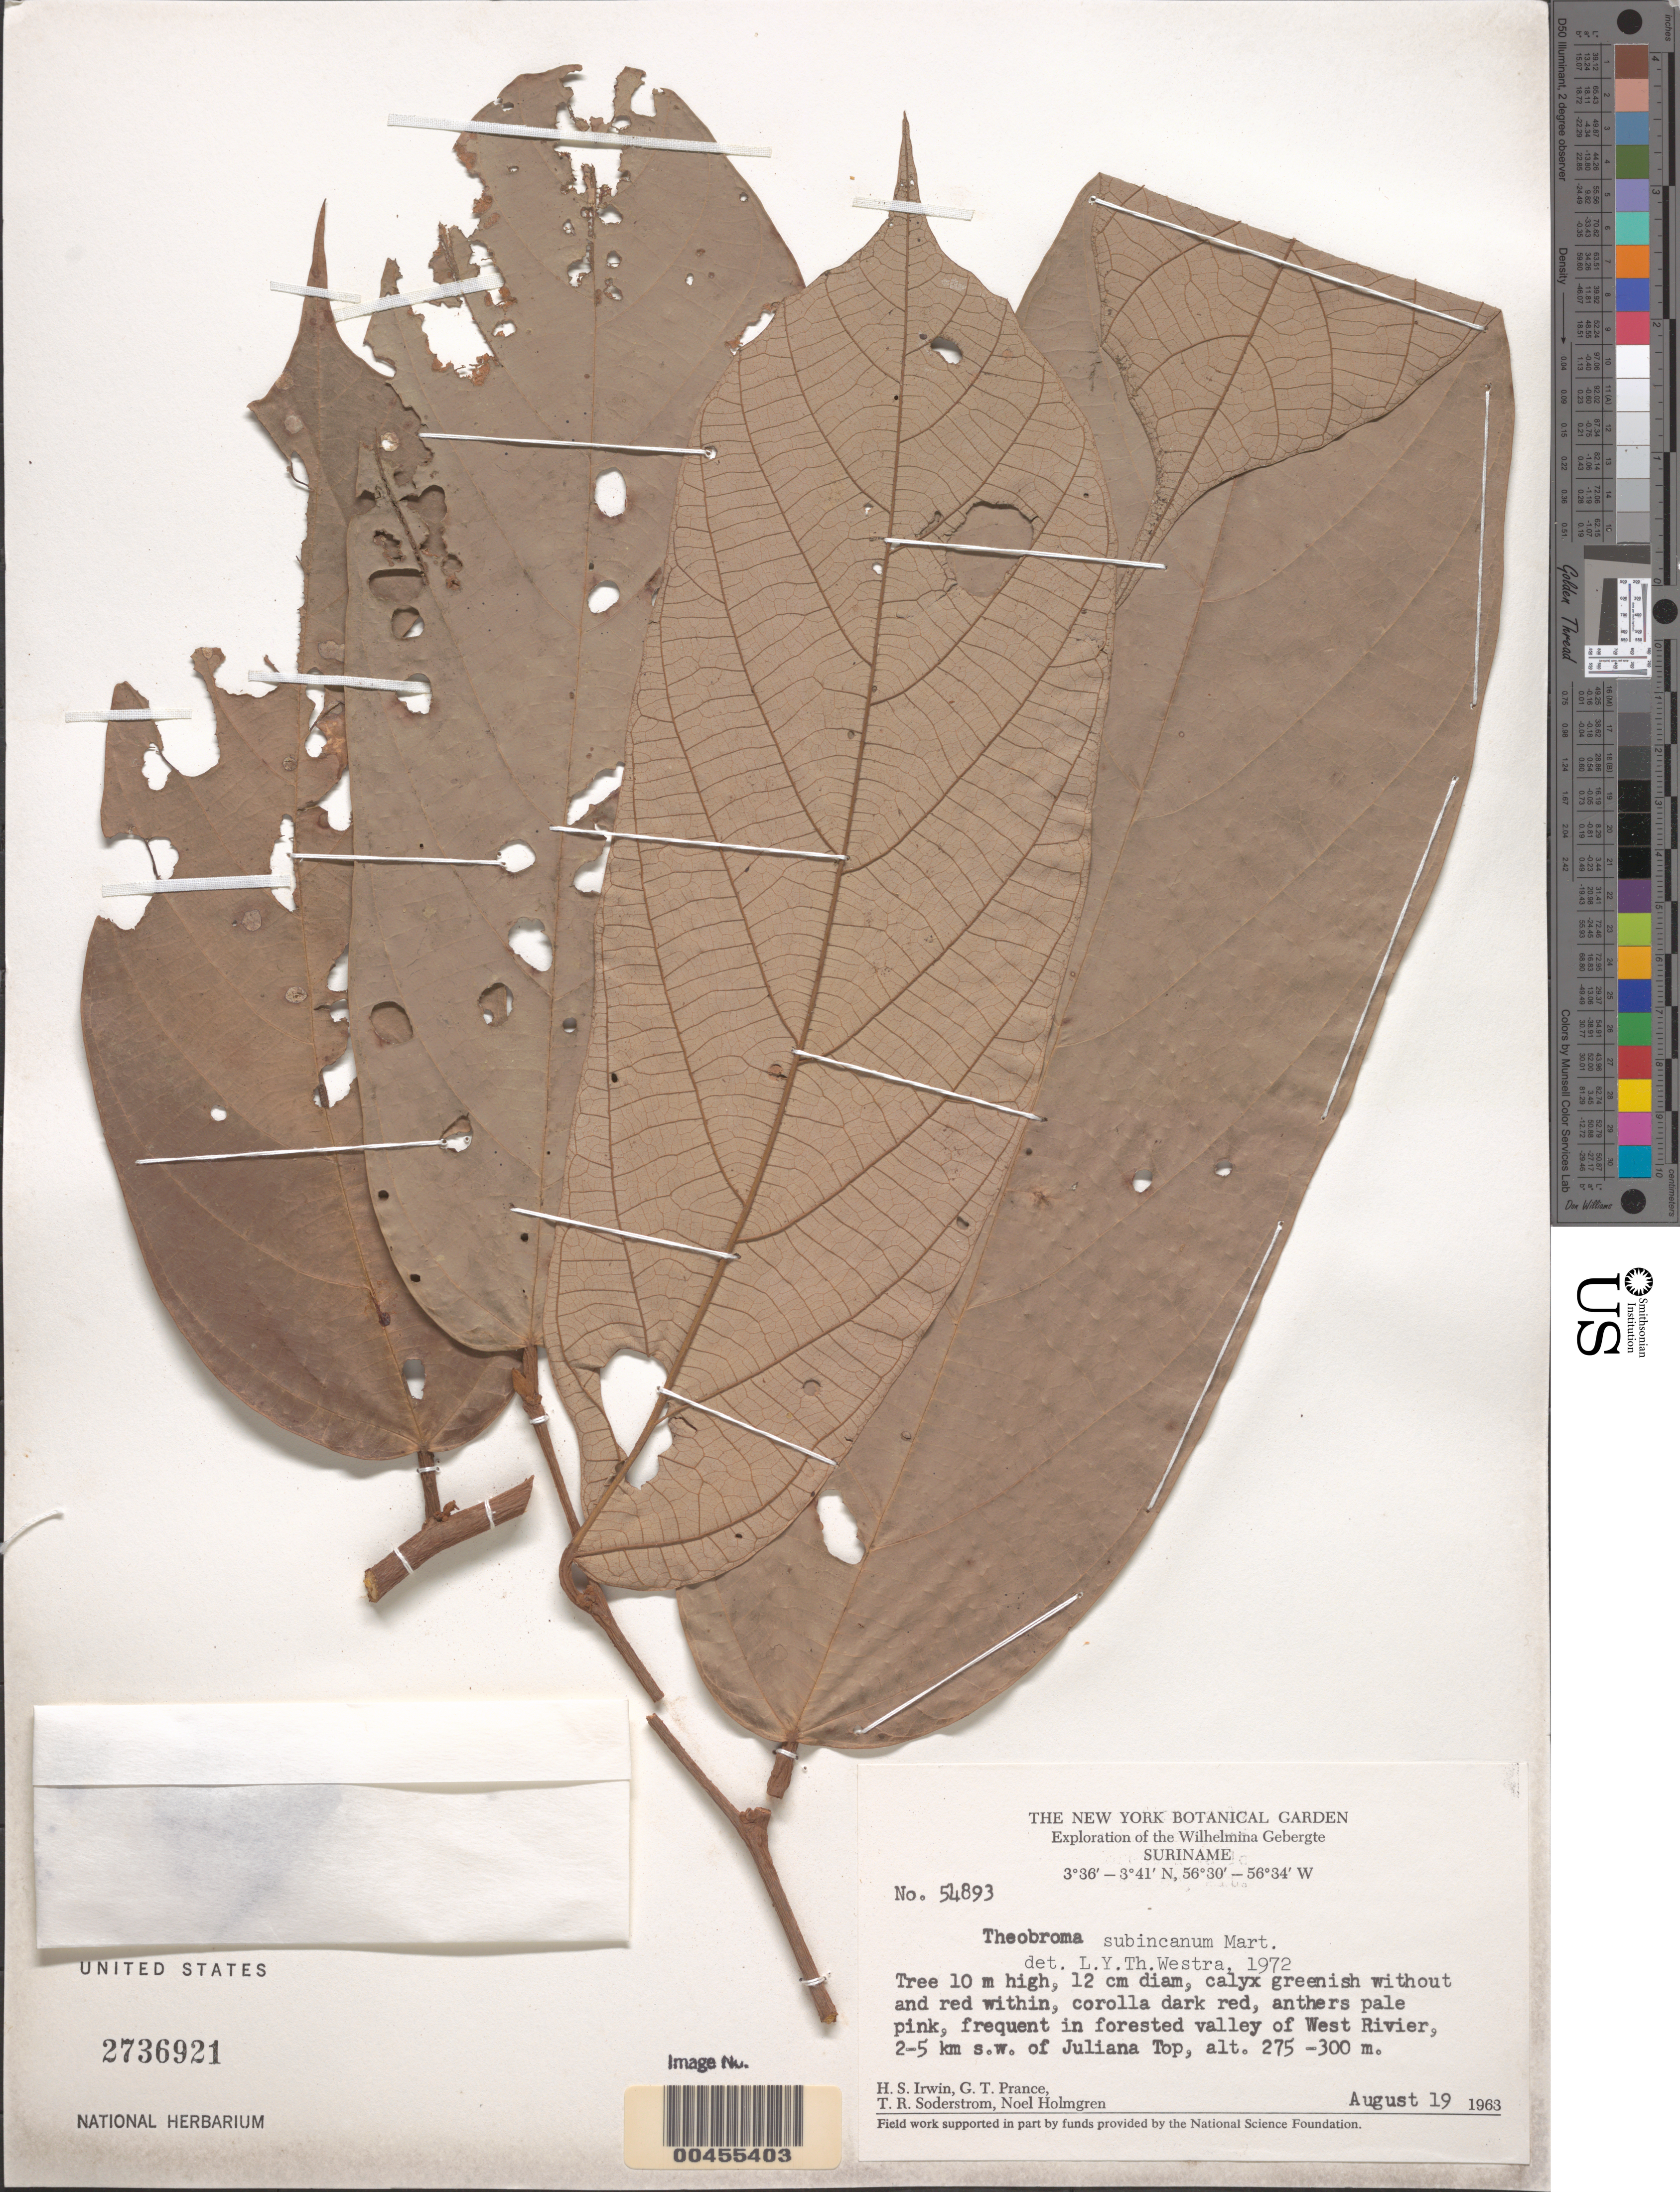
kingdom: Plantae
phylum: Tracheophyta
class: Magnoliopsida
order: Malvales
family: Malvaceae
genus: Theobroma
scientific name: Theobroma subincanum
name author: Mart.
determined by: Westra, L. Y. T., (U), Nationaal Herbarium Nederland, Utrecht University branch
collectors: H. Irwin, G. T. Prance, T. R. Soderstrom & N. H. Holmgren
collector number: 54893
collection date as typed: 19 Aug 1963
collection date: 1963-08-19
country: Suriname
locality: valley of West Rivier, 2 - 5 km SW of Juliana Top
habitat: forested valley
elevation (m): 275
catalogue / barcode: US 2736921